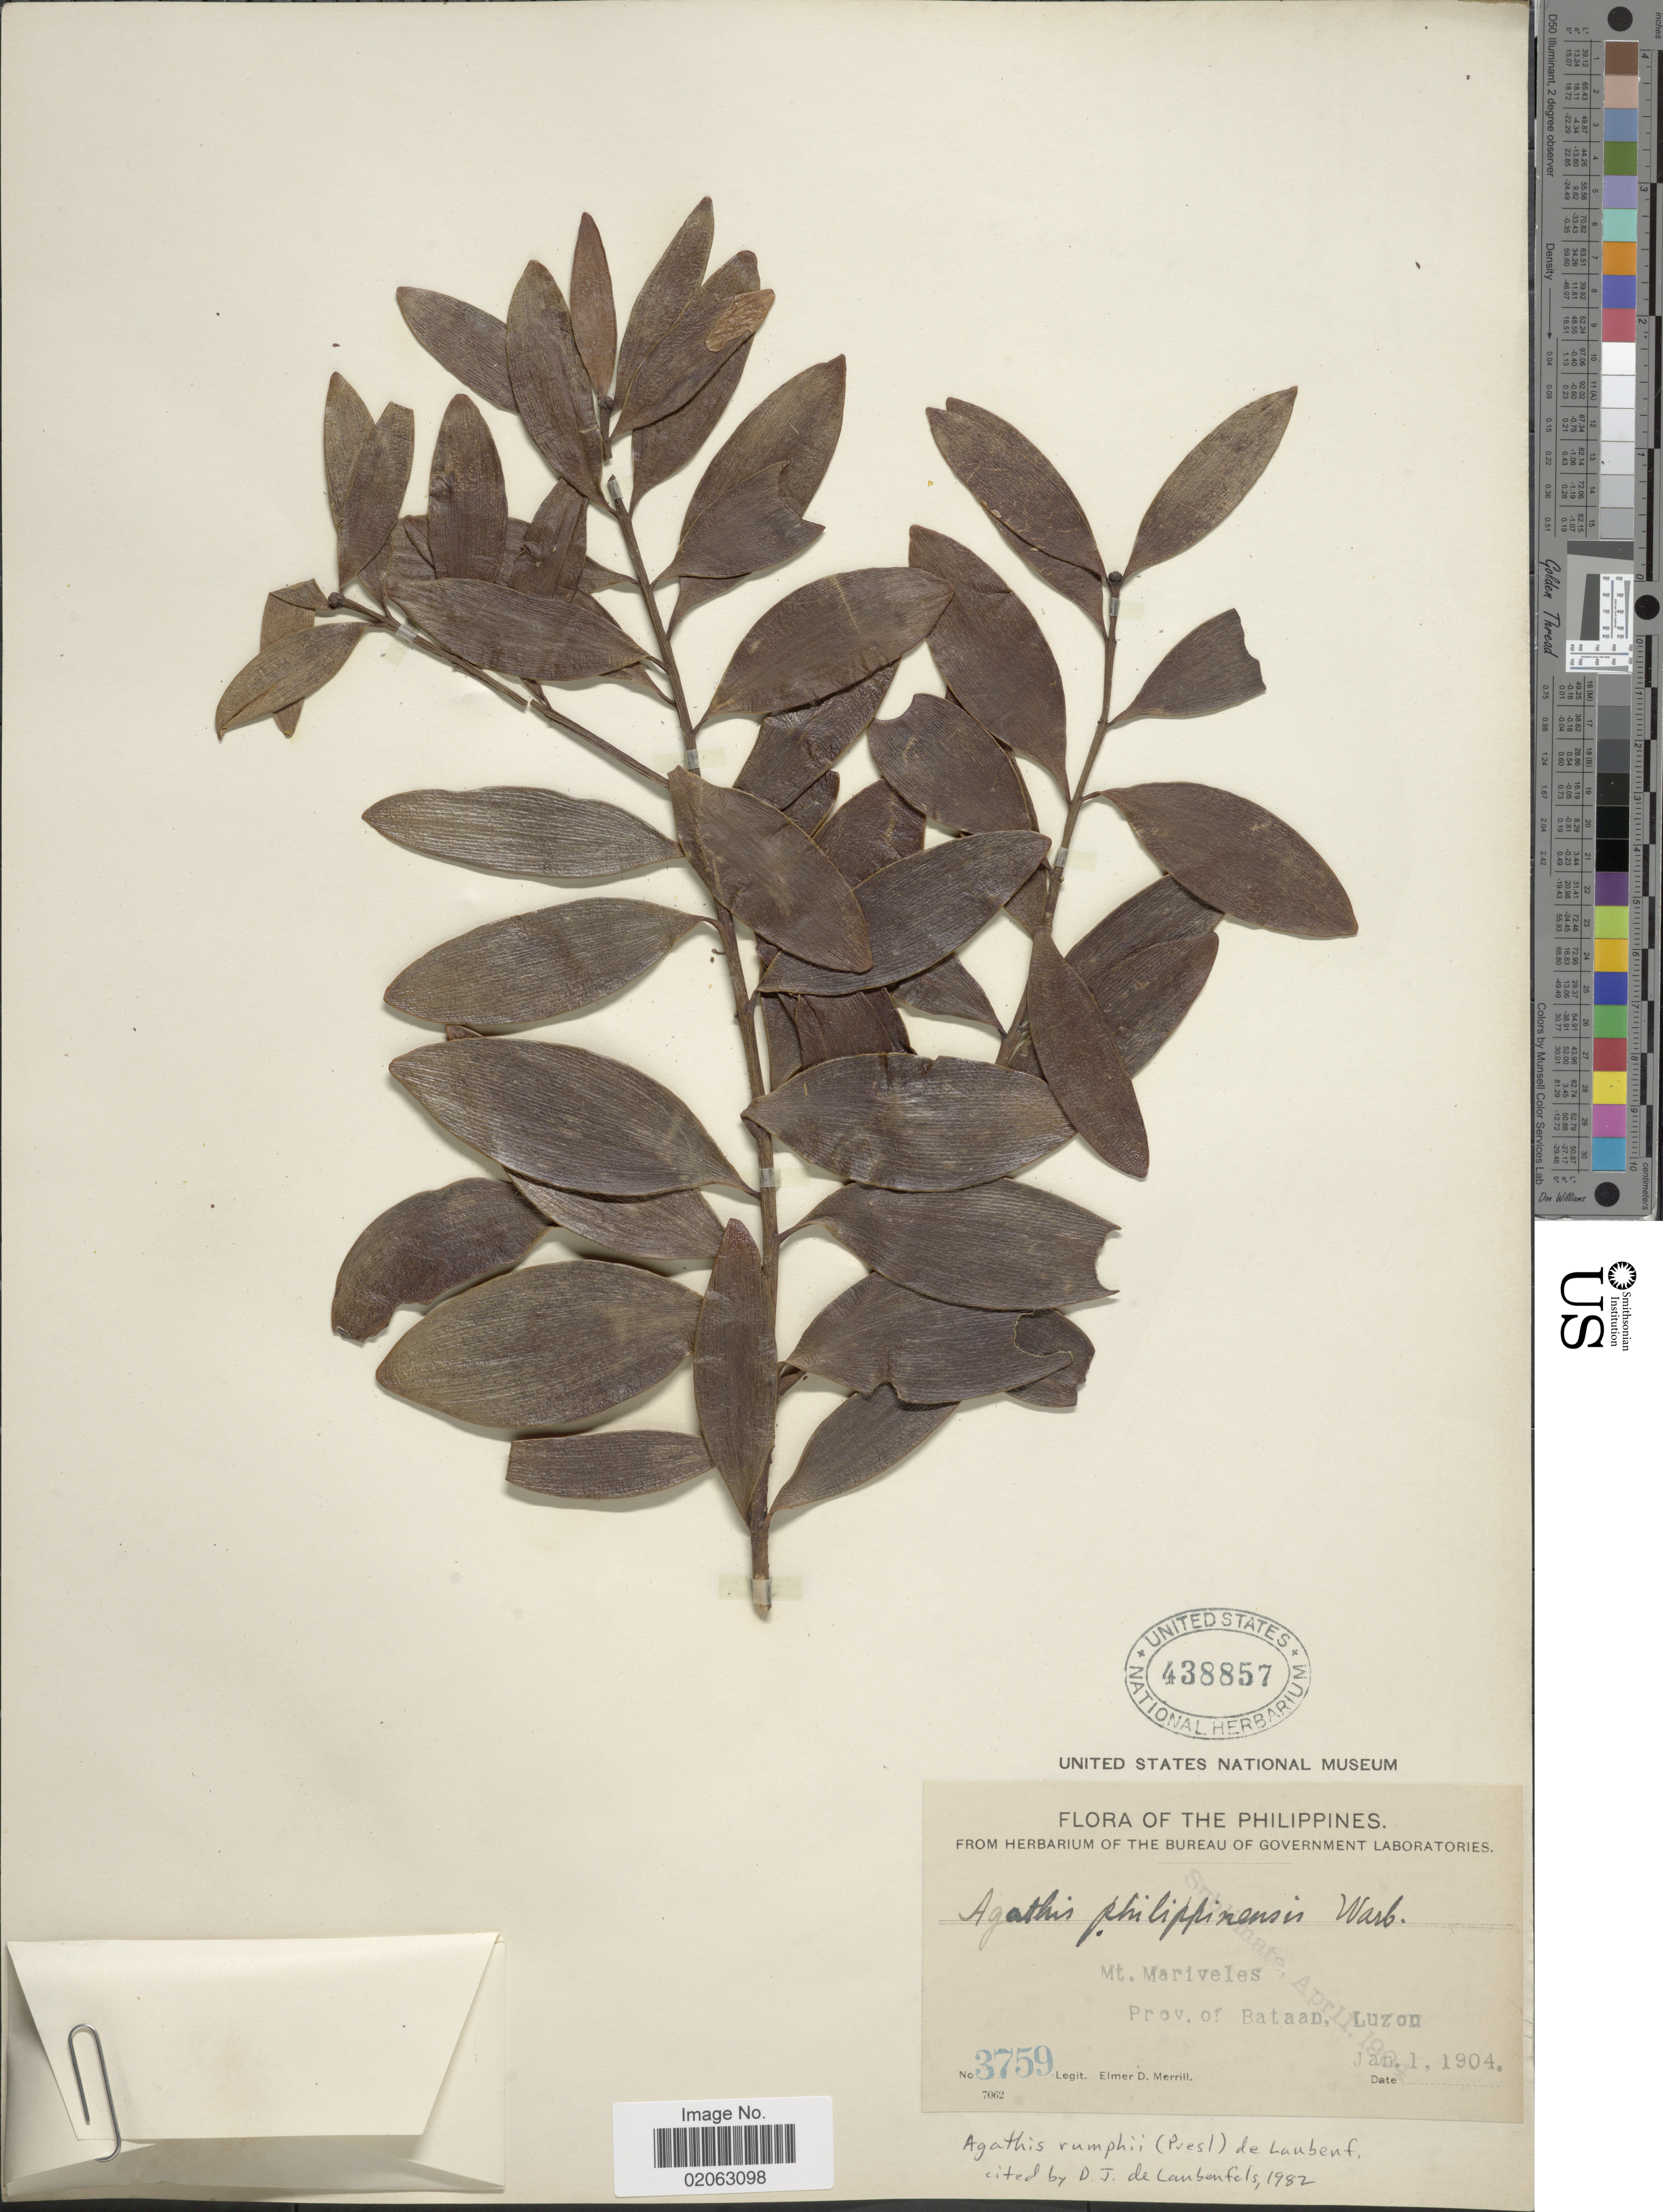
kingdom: Plantae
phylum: Tracheophyta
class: Pinopsida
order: Pinales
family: Araucariaceae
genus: Agathis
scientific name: Agathis rumphii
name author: (C. Presl)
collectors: E. D. Merrill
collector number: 3759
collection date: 1904-01-01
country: Philippines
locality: Mt. Mariveles, Prov. of Bataan, Luzon.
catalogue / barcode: US 438857